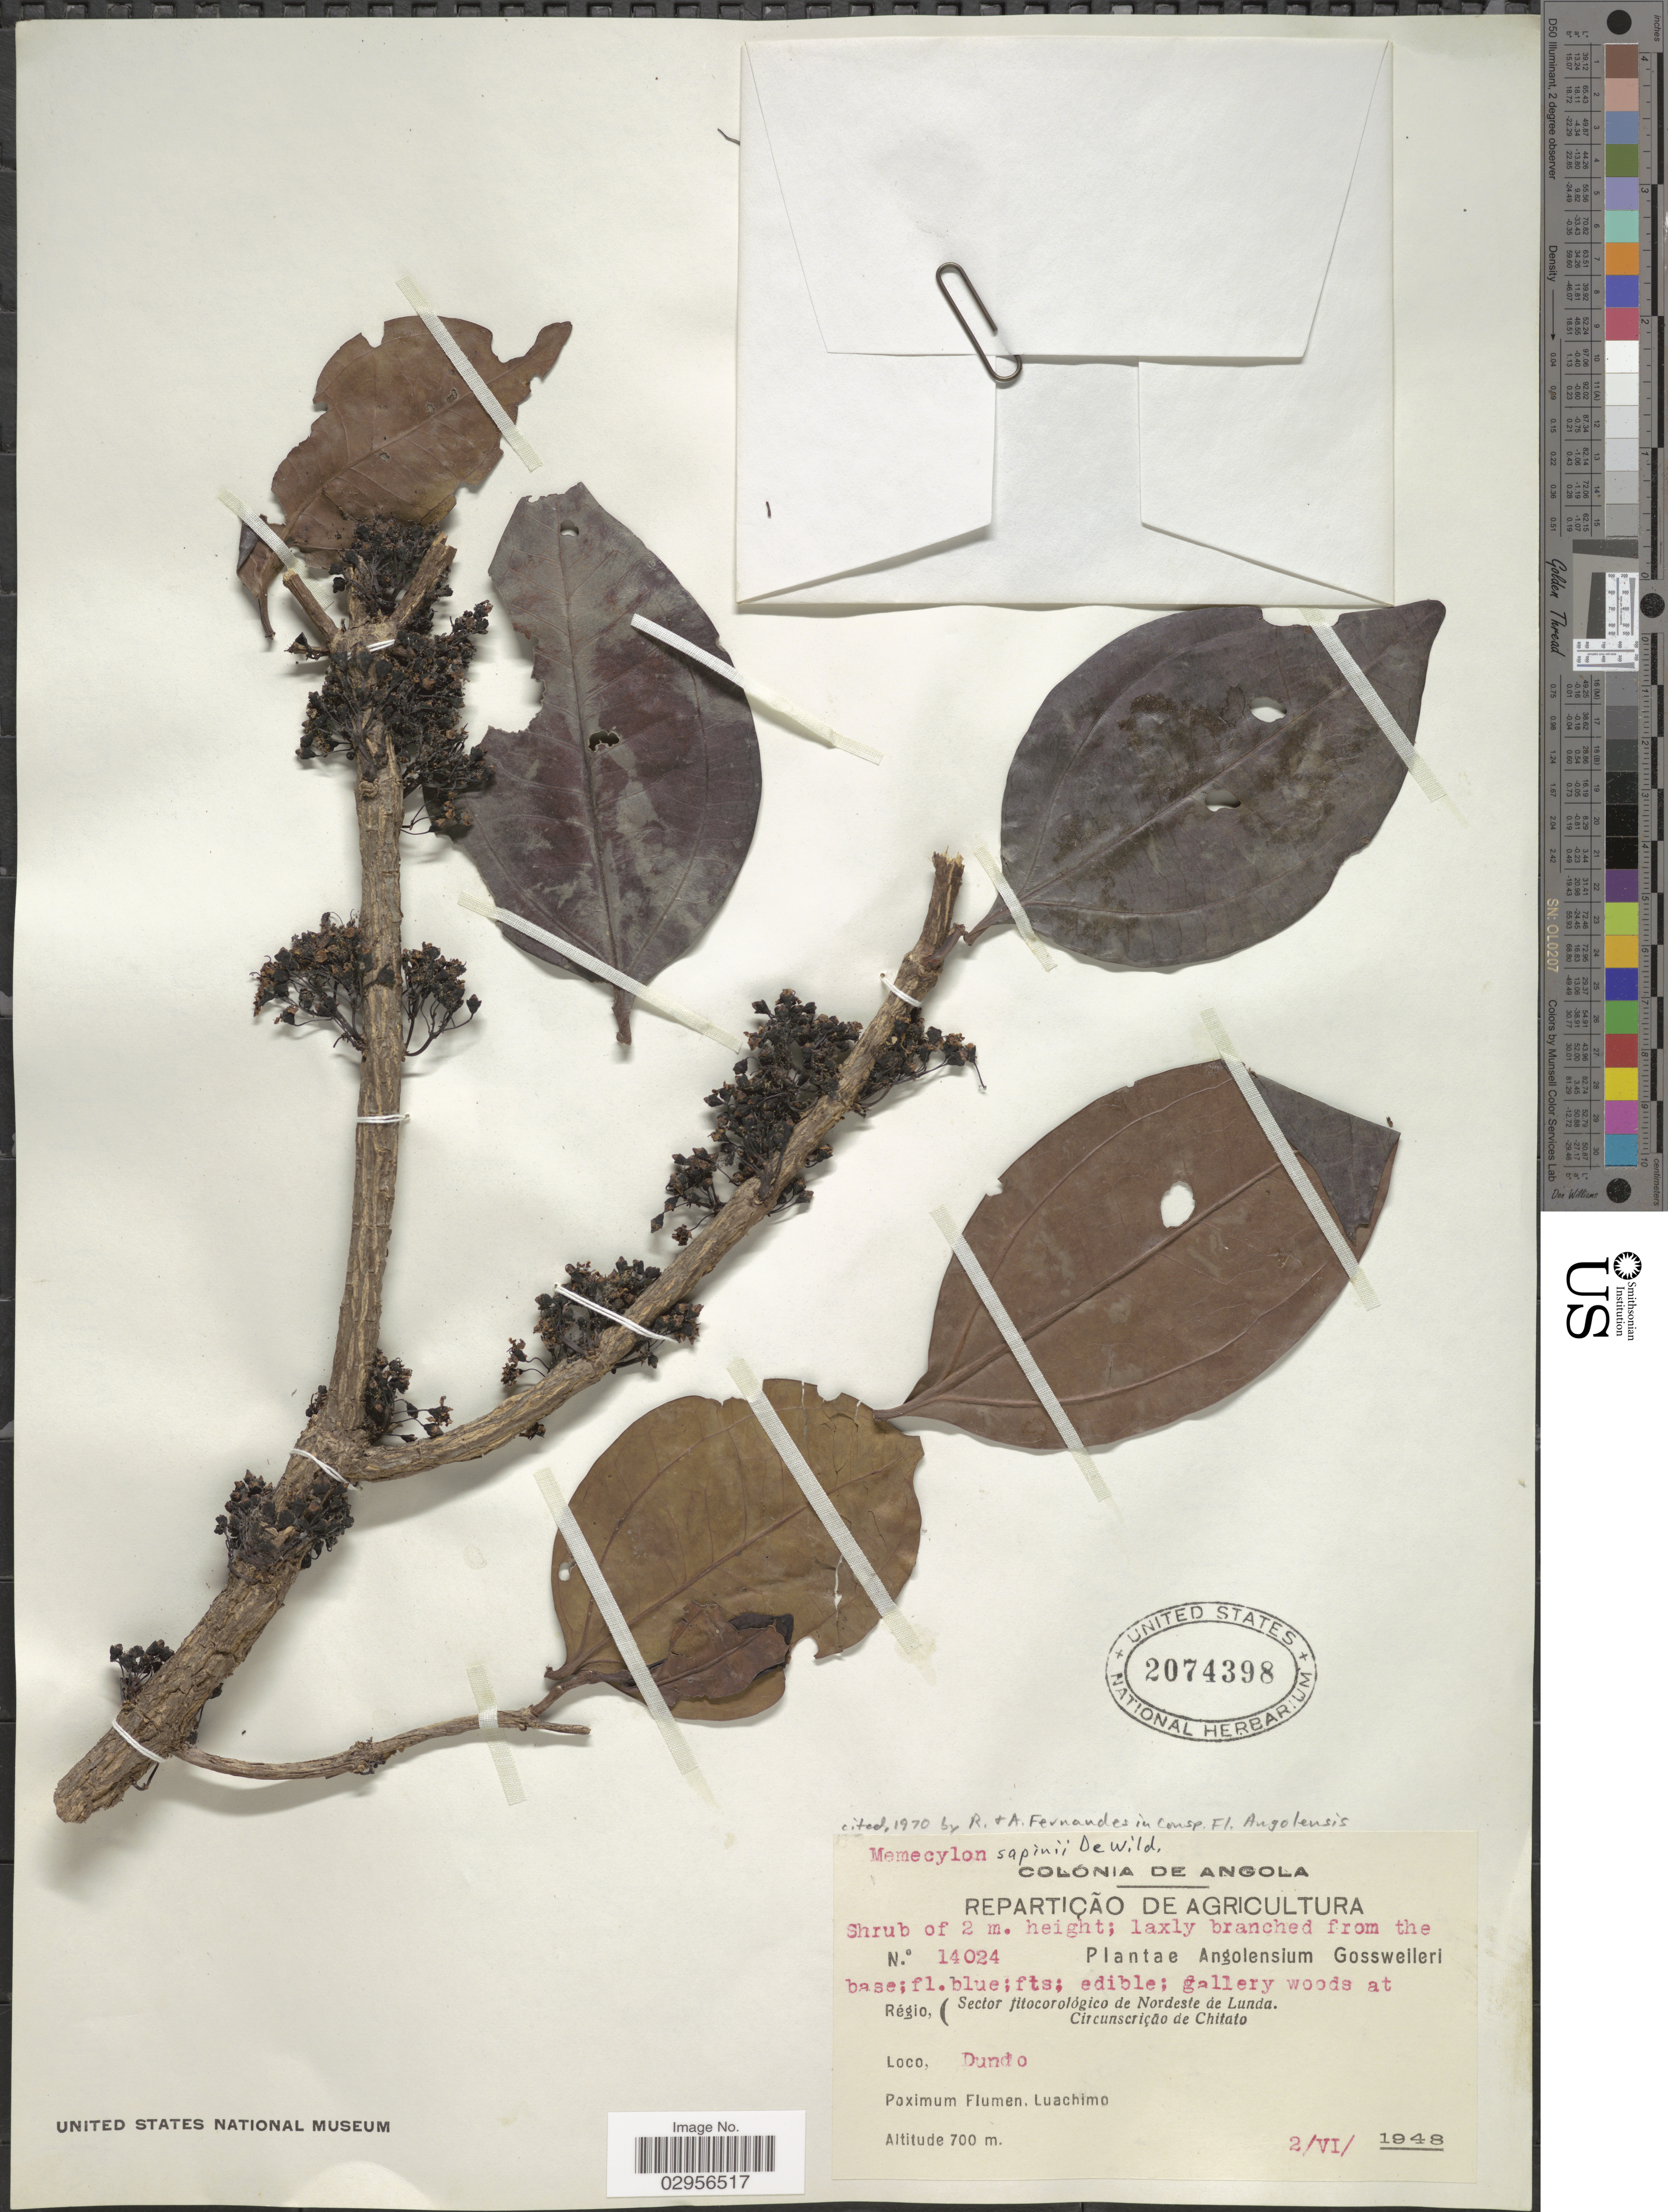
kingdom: Plantae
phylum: Tracheophyta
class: Magnoliopsida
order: Myrtales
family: Melastomataceae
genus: Memecylon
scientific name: Memecylon sapinii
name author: De Wild.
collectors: -. Gossweiler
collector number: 14024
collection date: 1948-06-02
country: Angola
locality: Régio, (Sector fitocorológico de Nordeste de Lunda. Circunscrição de Chitato, Dundo, Poximun Flumen, Luachimo.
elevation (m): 700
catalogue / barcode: US 2074398